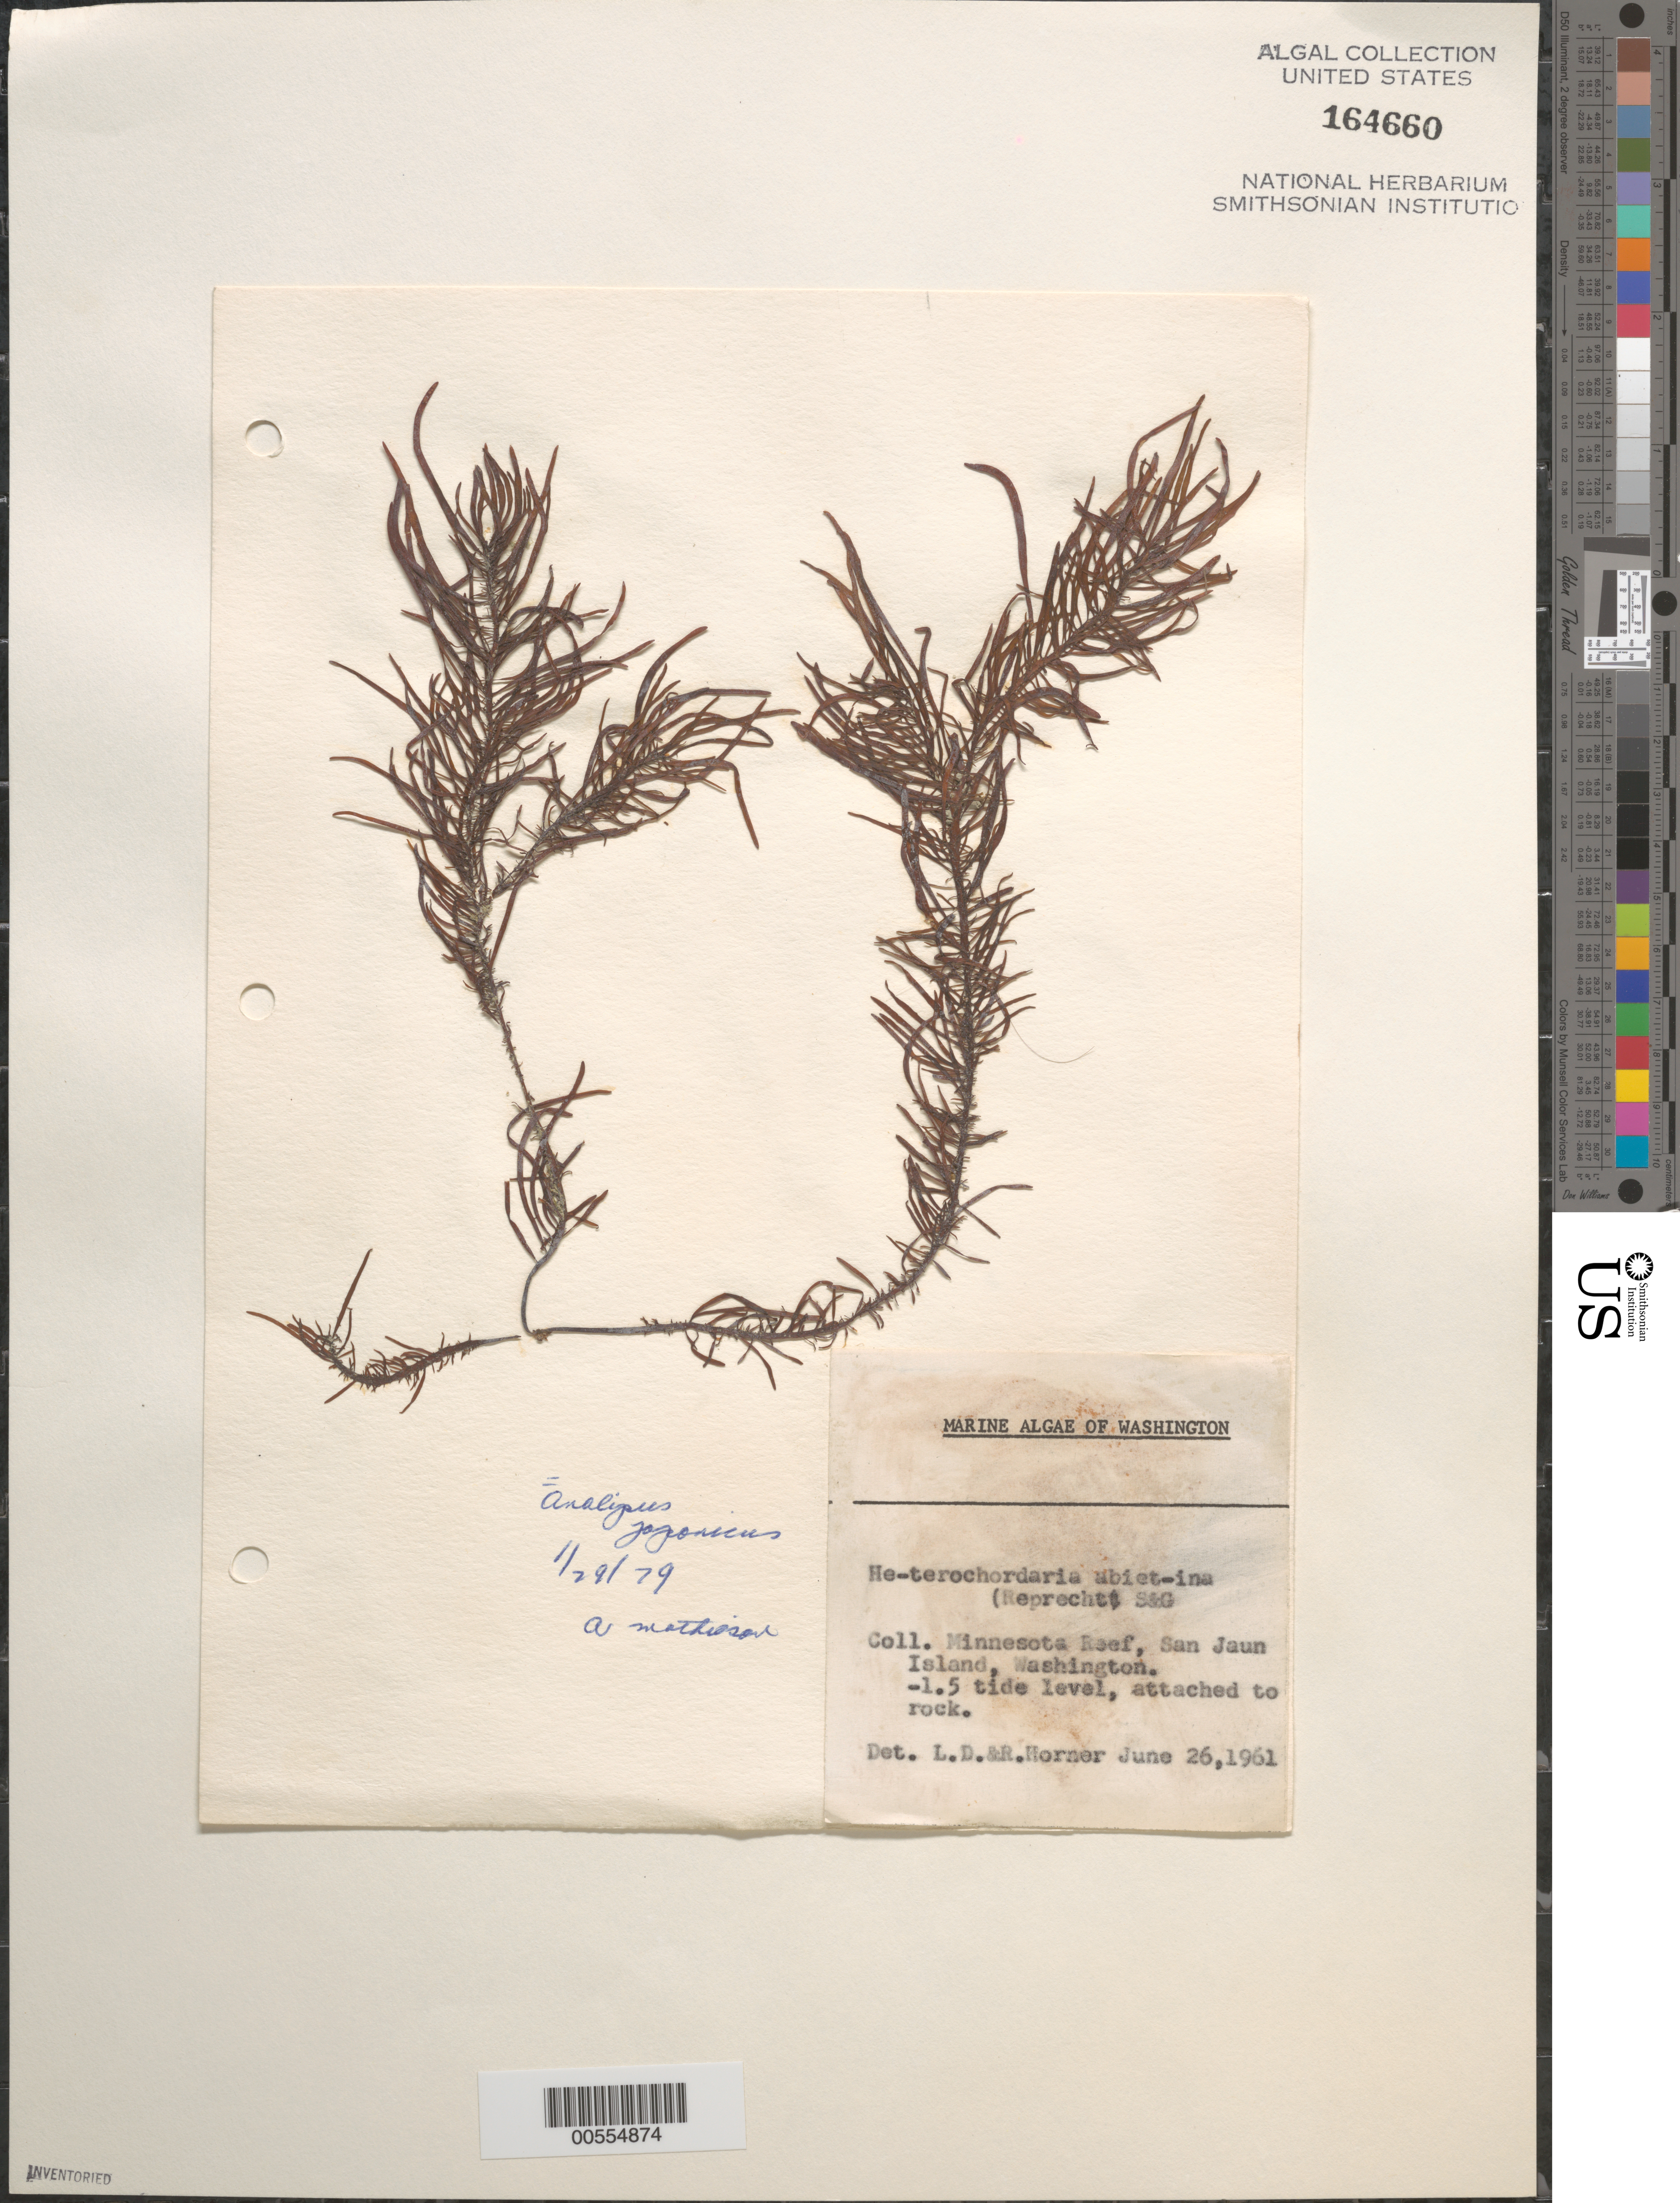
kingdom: Chromista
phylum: Ochrophyta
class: Phaeophyceae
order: Ectocarpales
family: Chordariaceae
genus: Analipus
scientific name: Analipus japonicus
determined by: Mathieson, A. C.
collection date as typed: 26 Jun 1961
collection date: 1961-06-26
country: United States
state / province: Washington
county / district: San Juan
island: San Juan Island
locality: Minnesota Reef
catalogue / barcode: US 164660